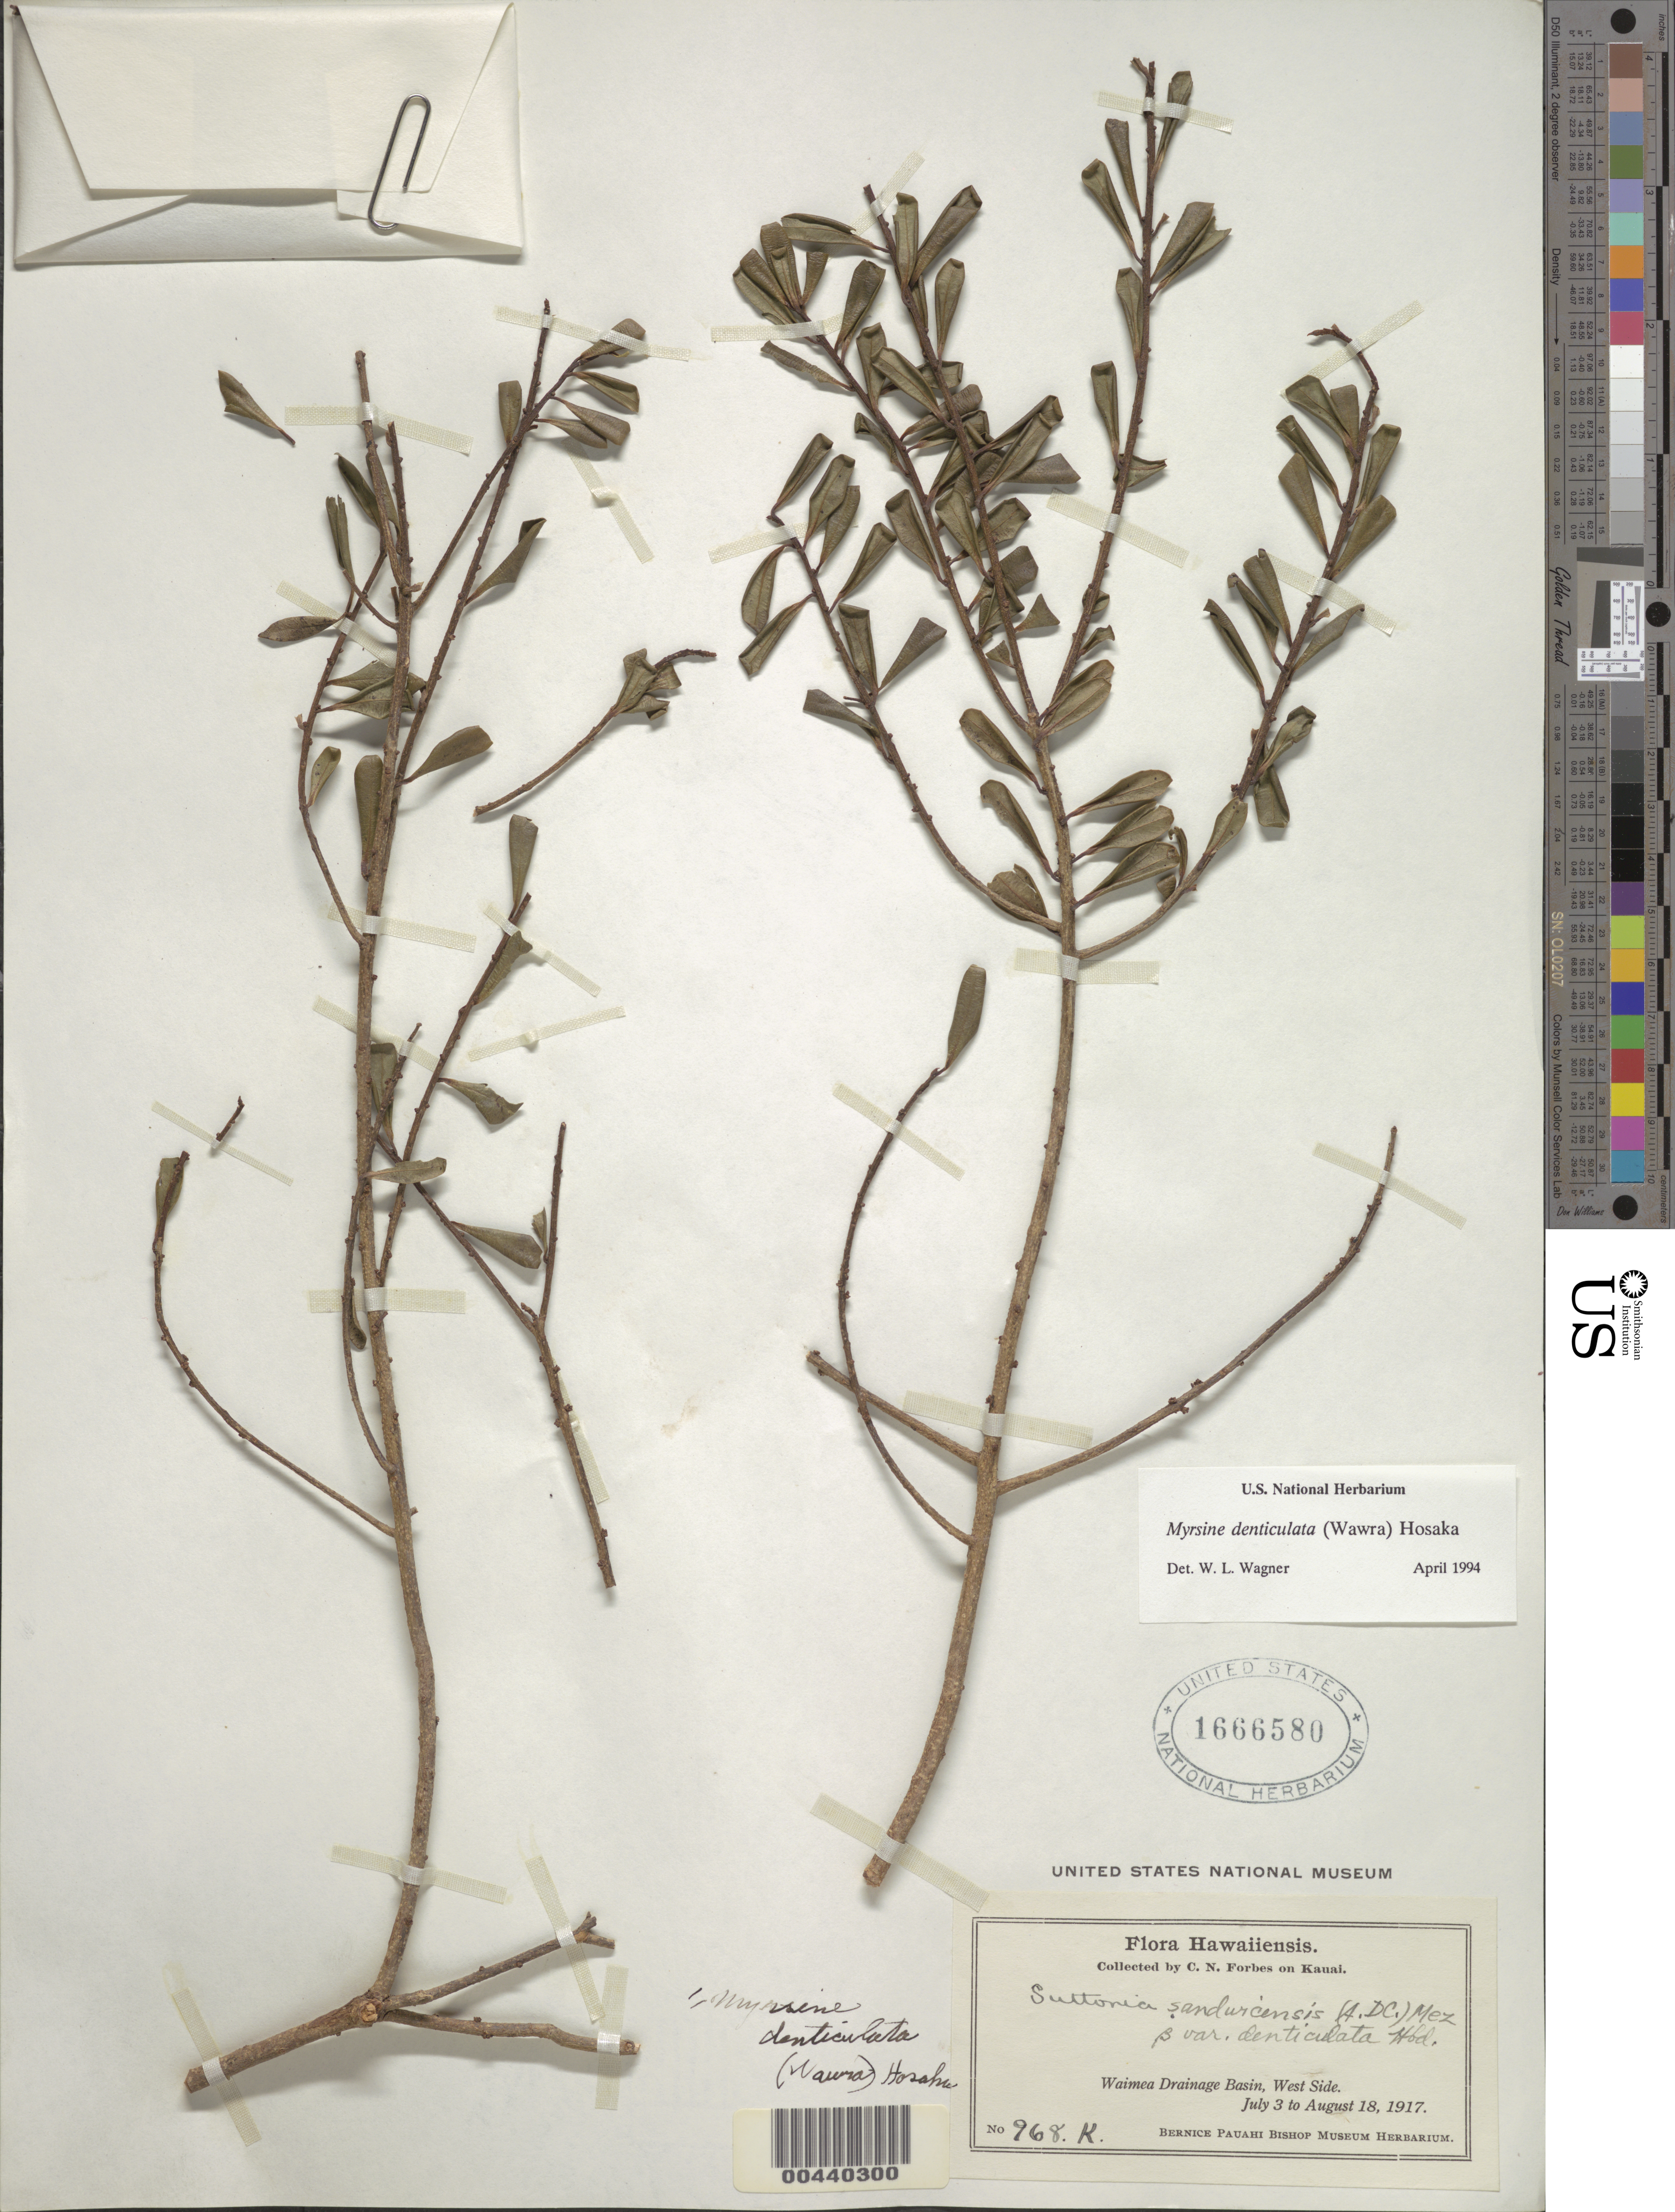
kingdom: Plantae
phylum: Tracheophyta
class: Magnoliopsida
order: Ericales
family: Primulaceae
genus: Myrsine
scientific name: Myrsine denticulata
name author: (Wawra) Hosaka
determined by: Wagner, W. L., (BOT), Smithsonian Institution - National Museum of Natural History (UNITED STATES)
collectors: C. N. Forbes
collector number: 968.K.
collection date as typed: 3 Jul 1917 to 18 Aug 1917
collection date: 1917-07-03/1917-08-18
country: United States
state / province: Hawaii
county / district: Kauai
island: Kaua'i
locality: Waimea Drainage Basin, W side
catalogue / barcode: US 1666580